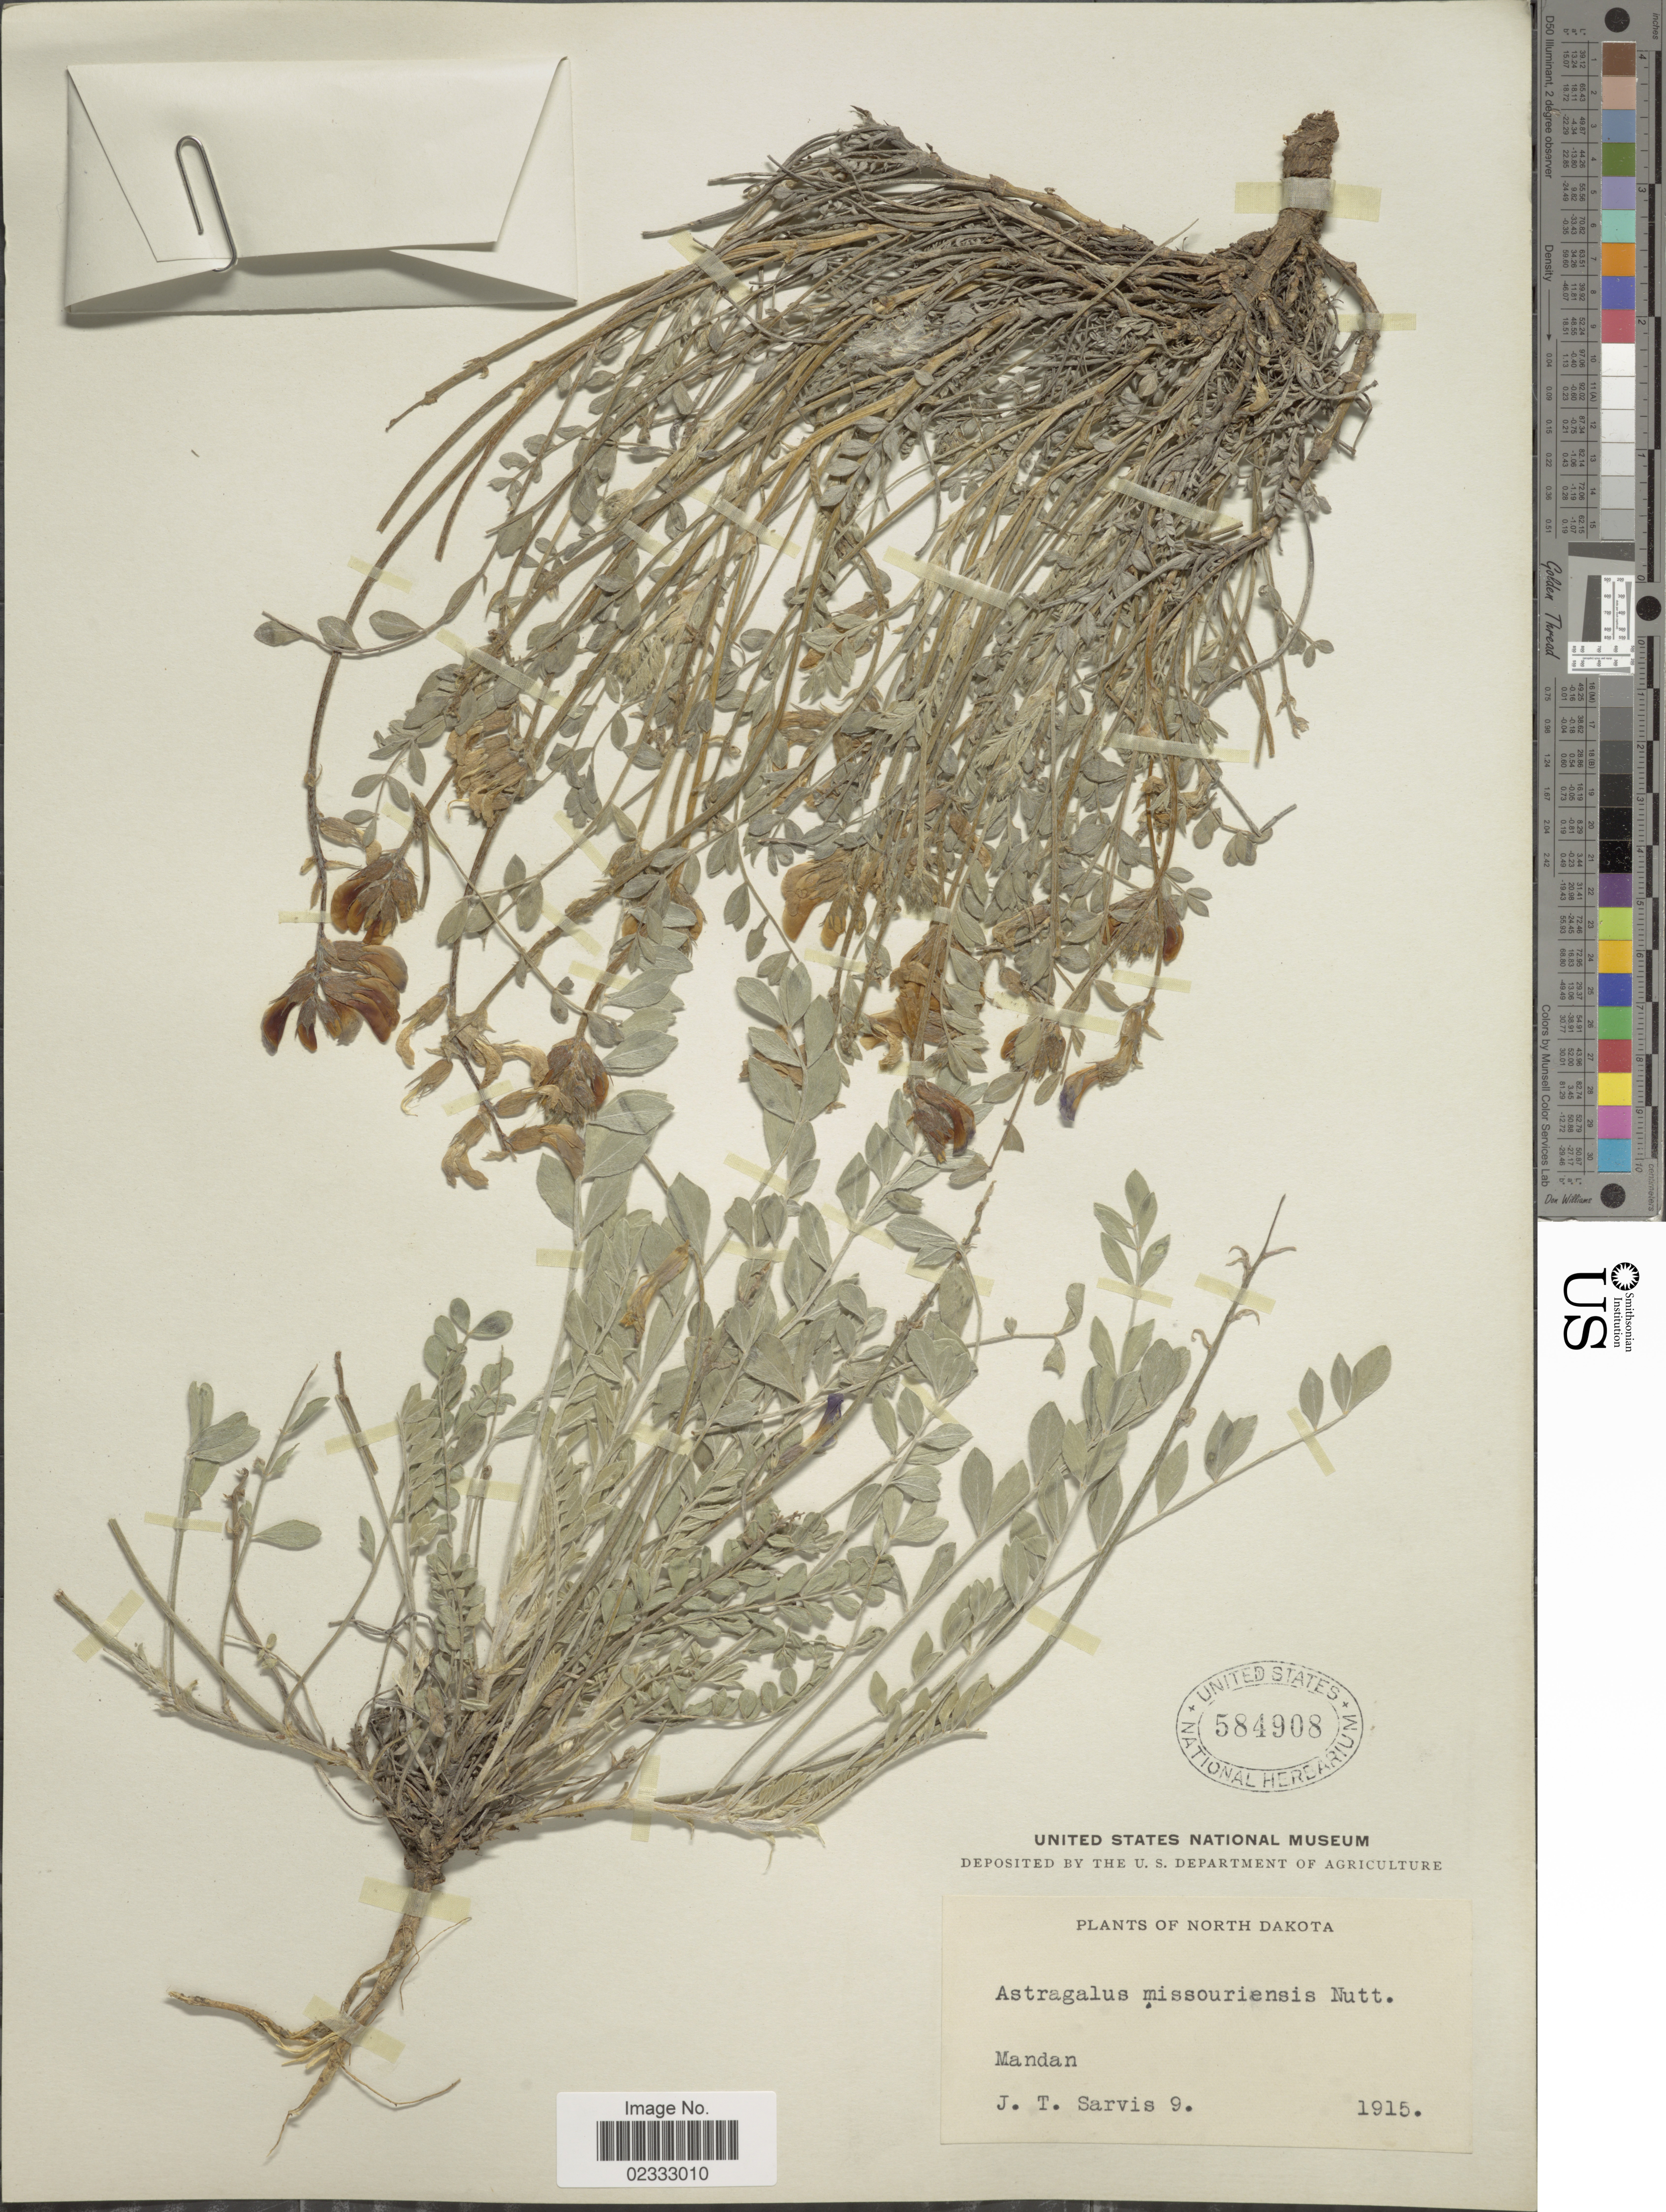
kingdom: Plantae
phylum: Tracheophyta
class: Magnoliopsida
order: Fabales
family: Fabaceae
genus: Astragalus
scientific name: Astragalus missouriensis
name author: Nutt.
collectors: J. Sarvis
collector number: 9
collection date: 1915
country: United States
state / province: North Dakota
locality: Mandan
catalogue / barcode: US 584908